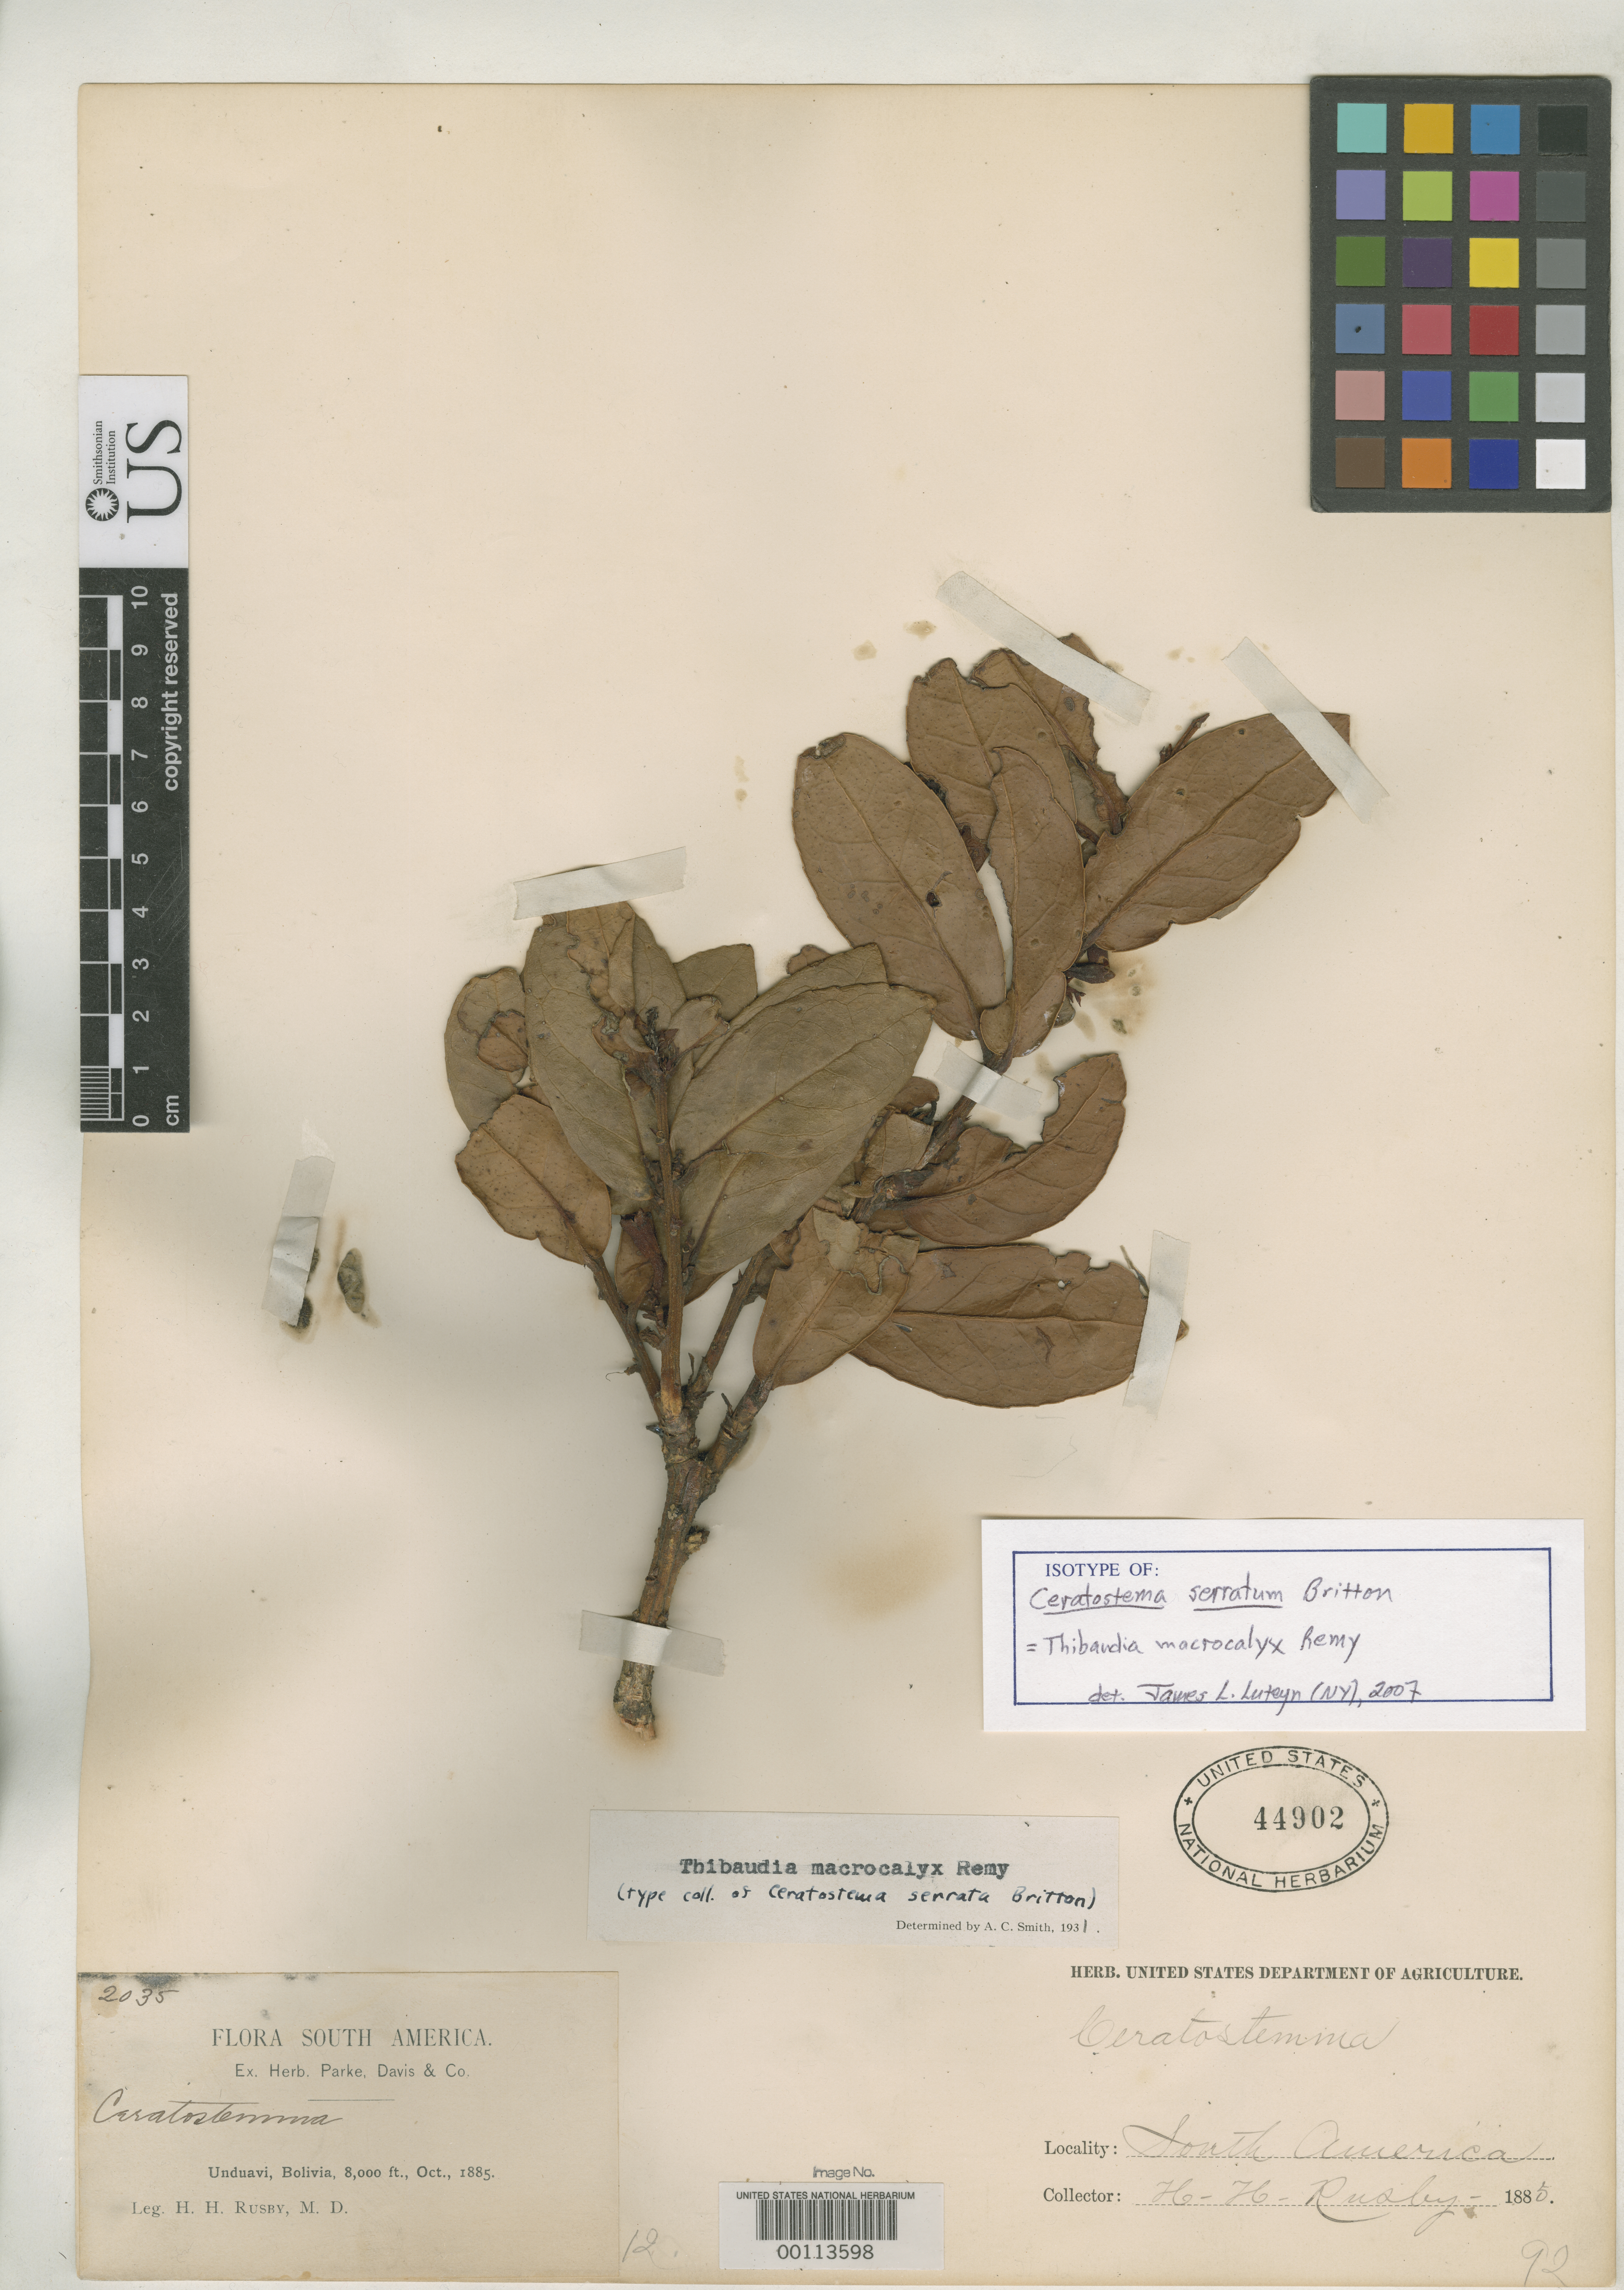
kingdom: Plantae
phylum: Tracheophyta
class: Magnoliopsida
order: Ericales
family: Ericaceae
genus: Ceratostema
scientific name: Ceratostema serratum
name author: Britton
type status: Isotype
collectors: H. H. Rusby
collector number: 2035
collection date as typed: Oct 1885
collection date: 1885-10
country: Bolivia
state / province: La Paz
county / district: Nor Yungas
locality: Unduavi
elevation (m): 2438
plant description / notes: Epithet published as "serrata".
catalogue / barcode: US 44902